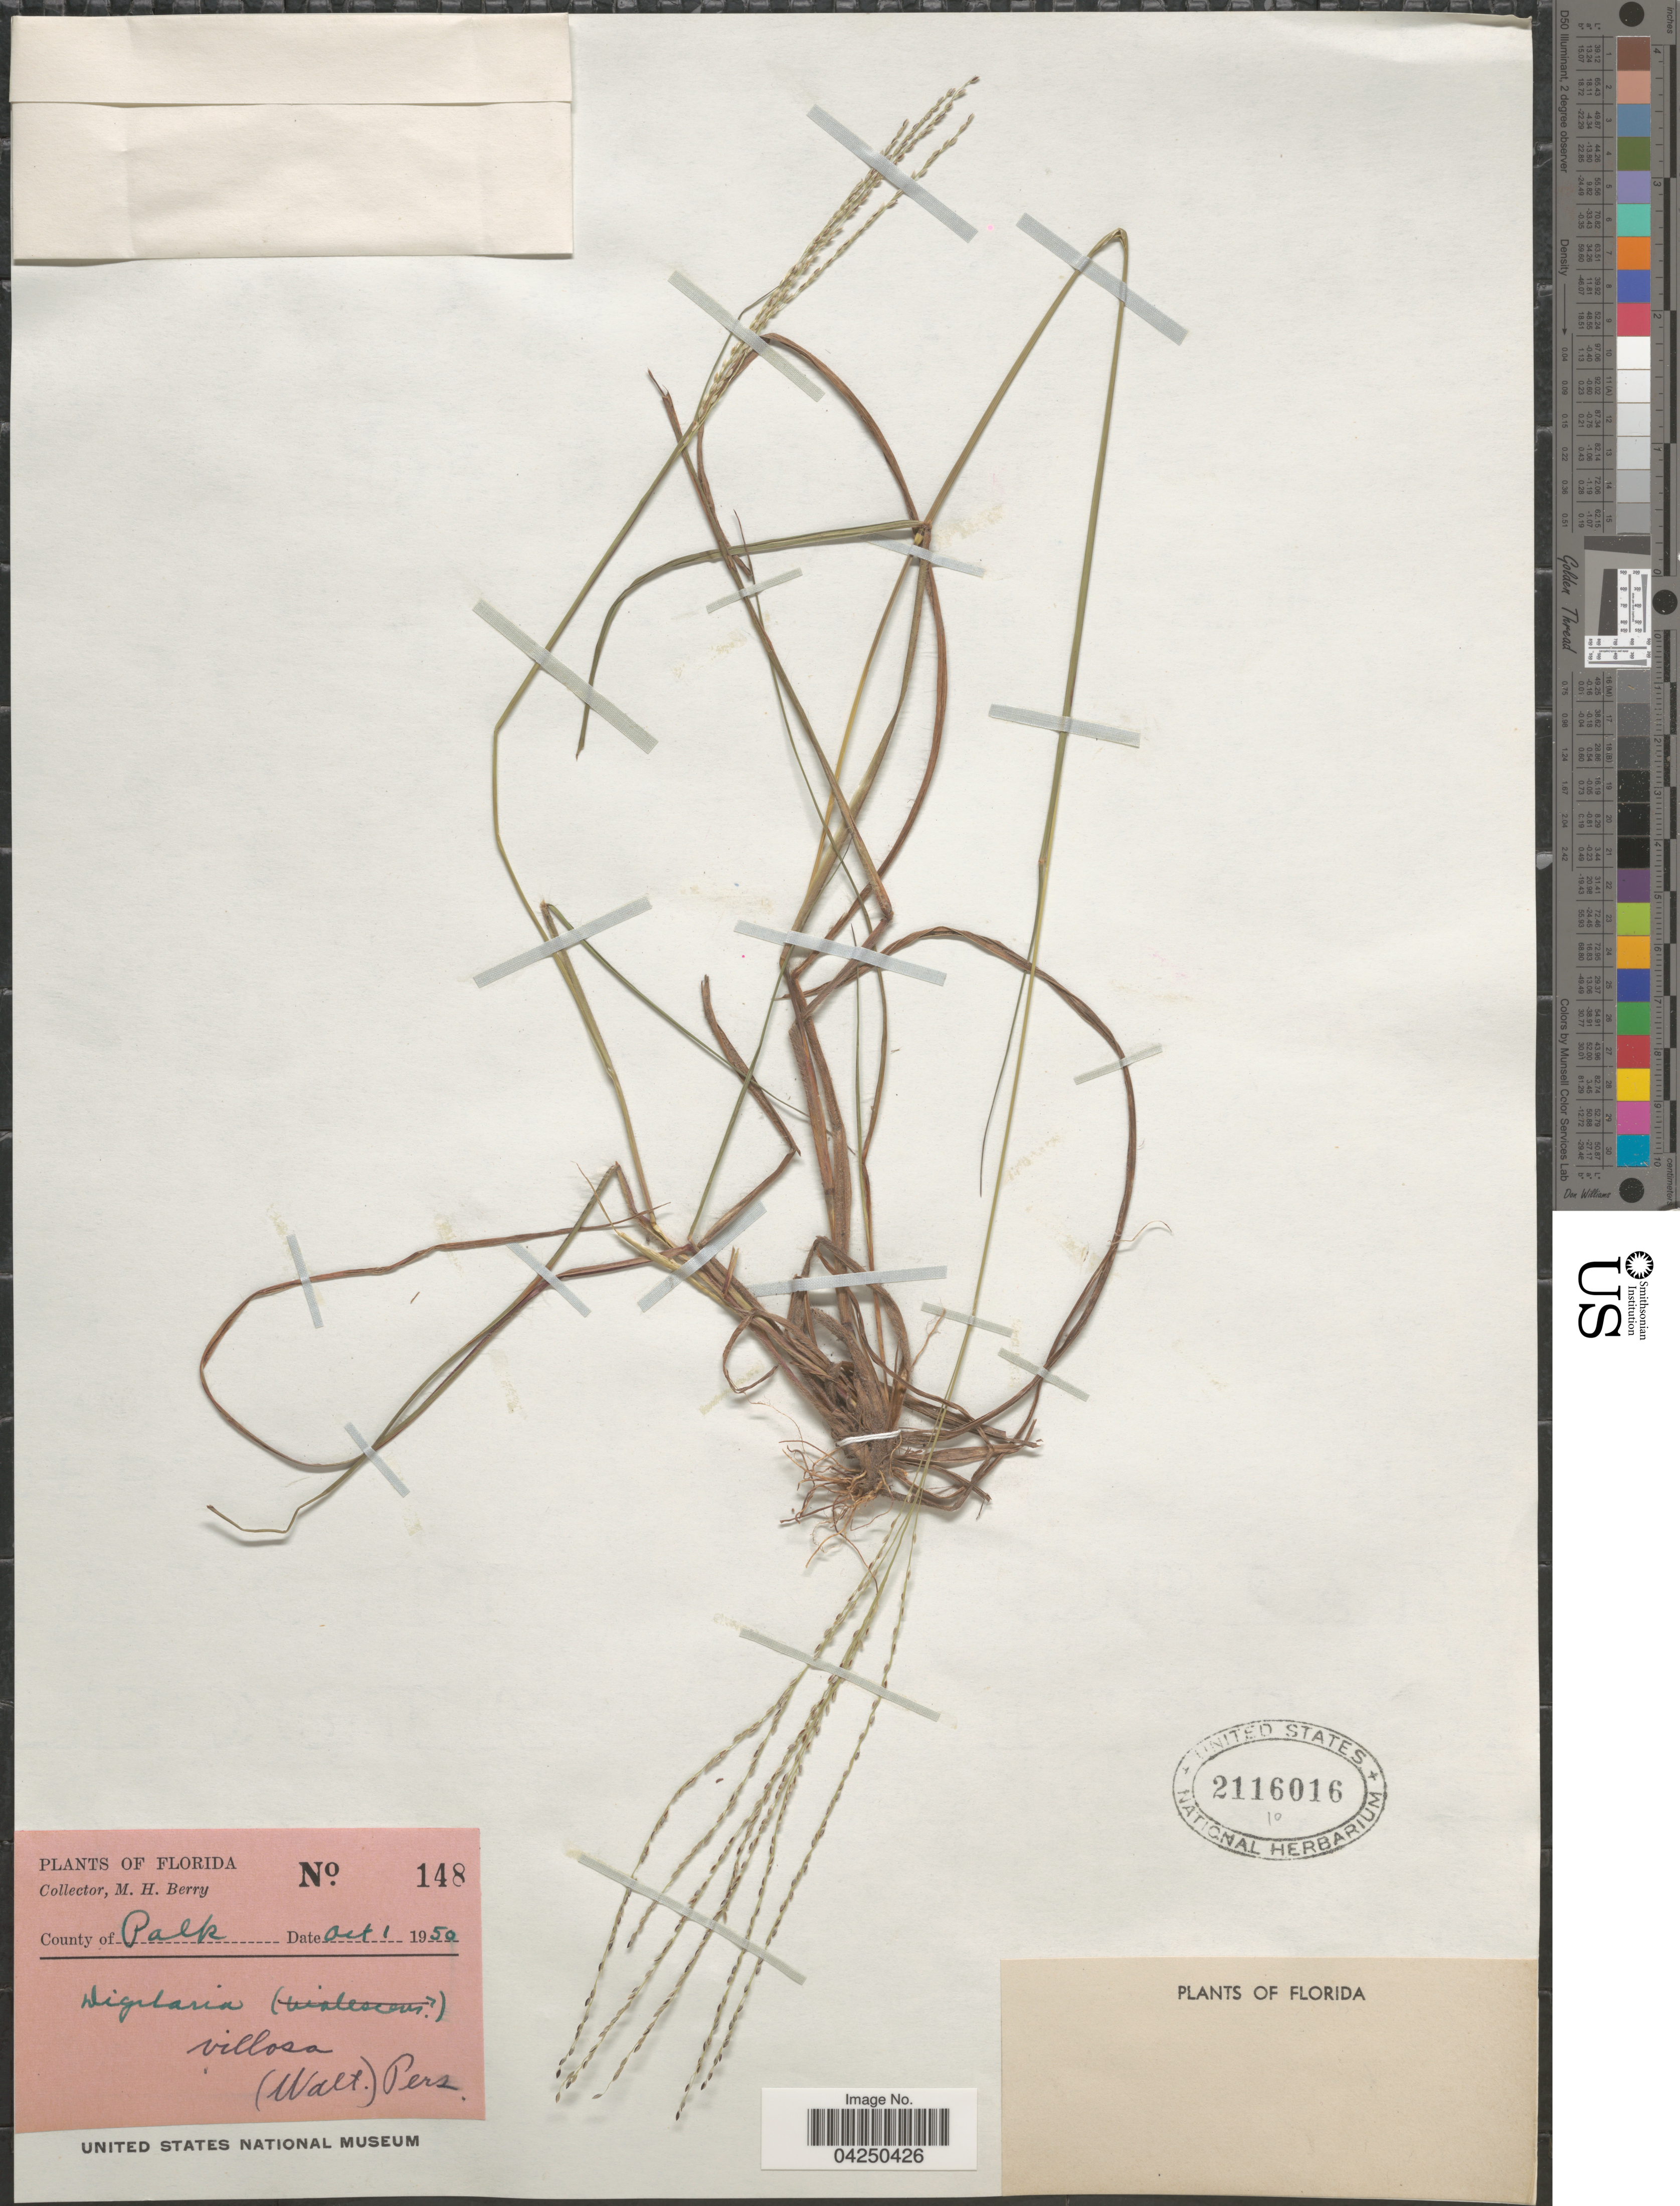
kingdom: Plantae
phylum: Tracheophyta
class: Liliopsida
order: Poales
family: Poaceae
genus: Digitaria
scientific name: Digitaria villosa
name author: (Walter) Pers.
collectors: M. Berry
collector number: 148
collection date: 1950-10-01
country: United States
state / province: Florida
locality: County of Palk.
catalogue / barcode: US 2116016